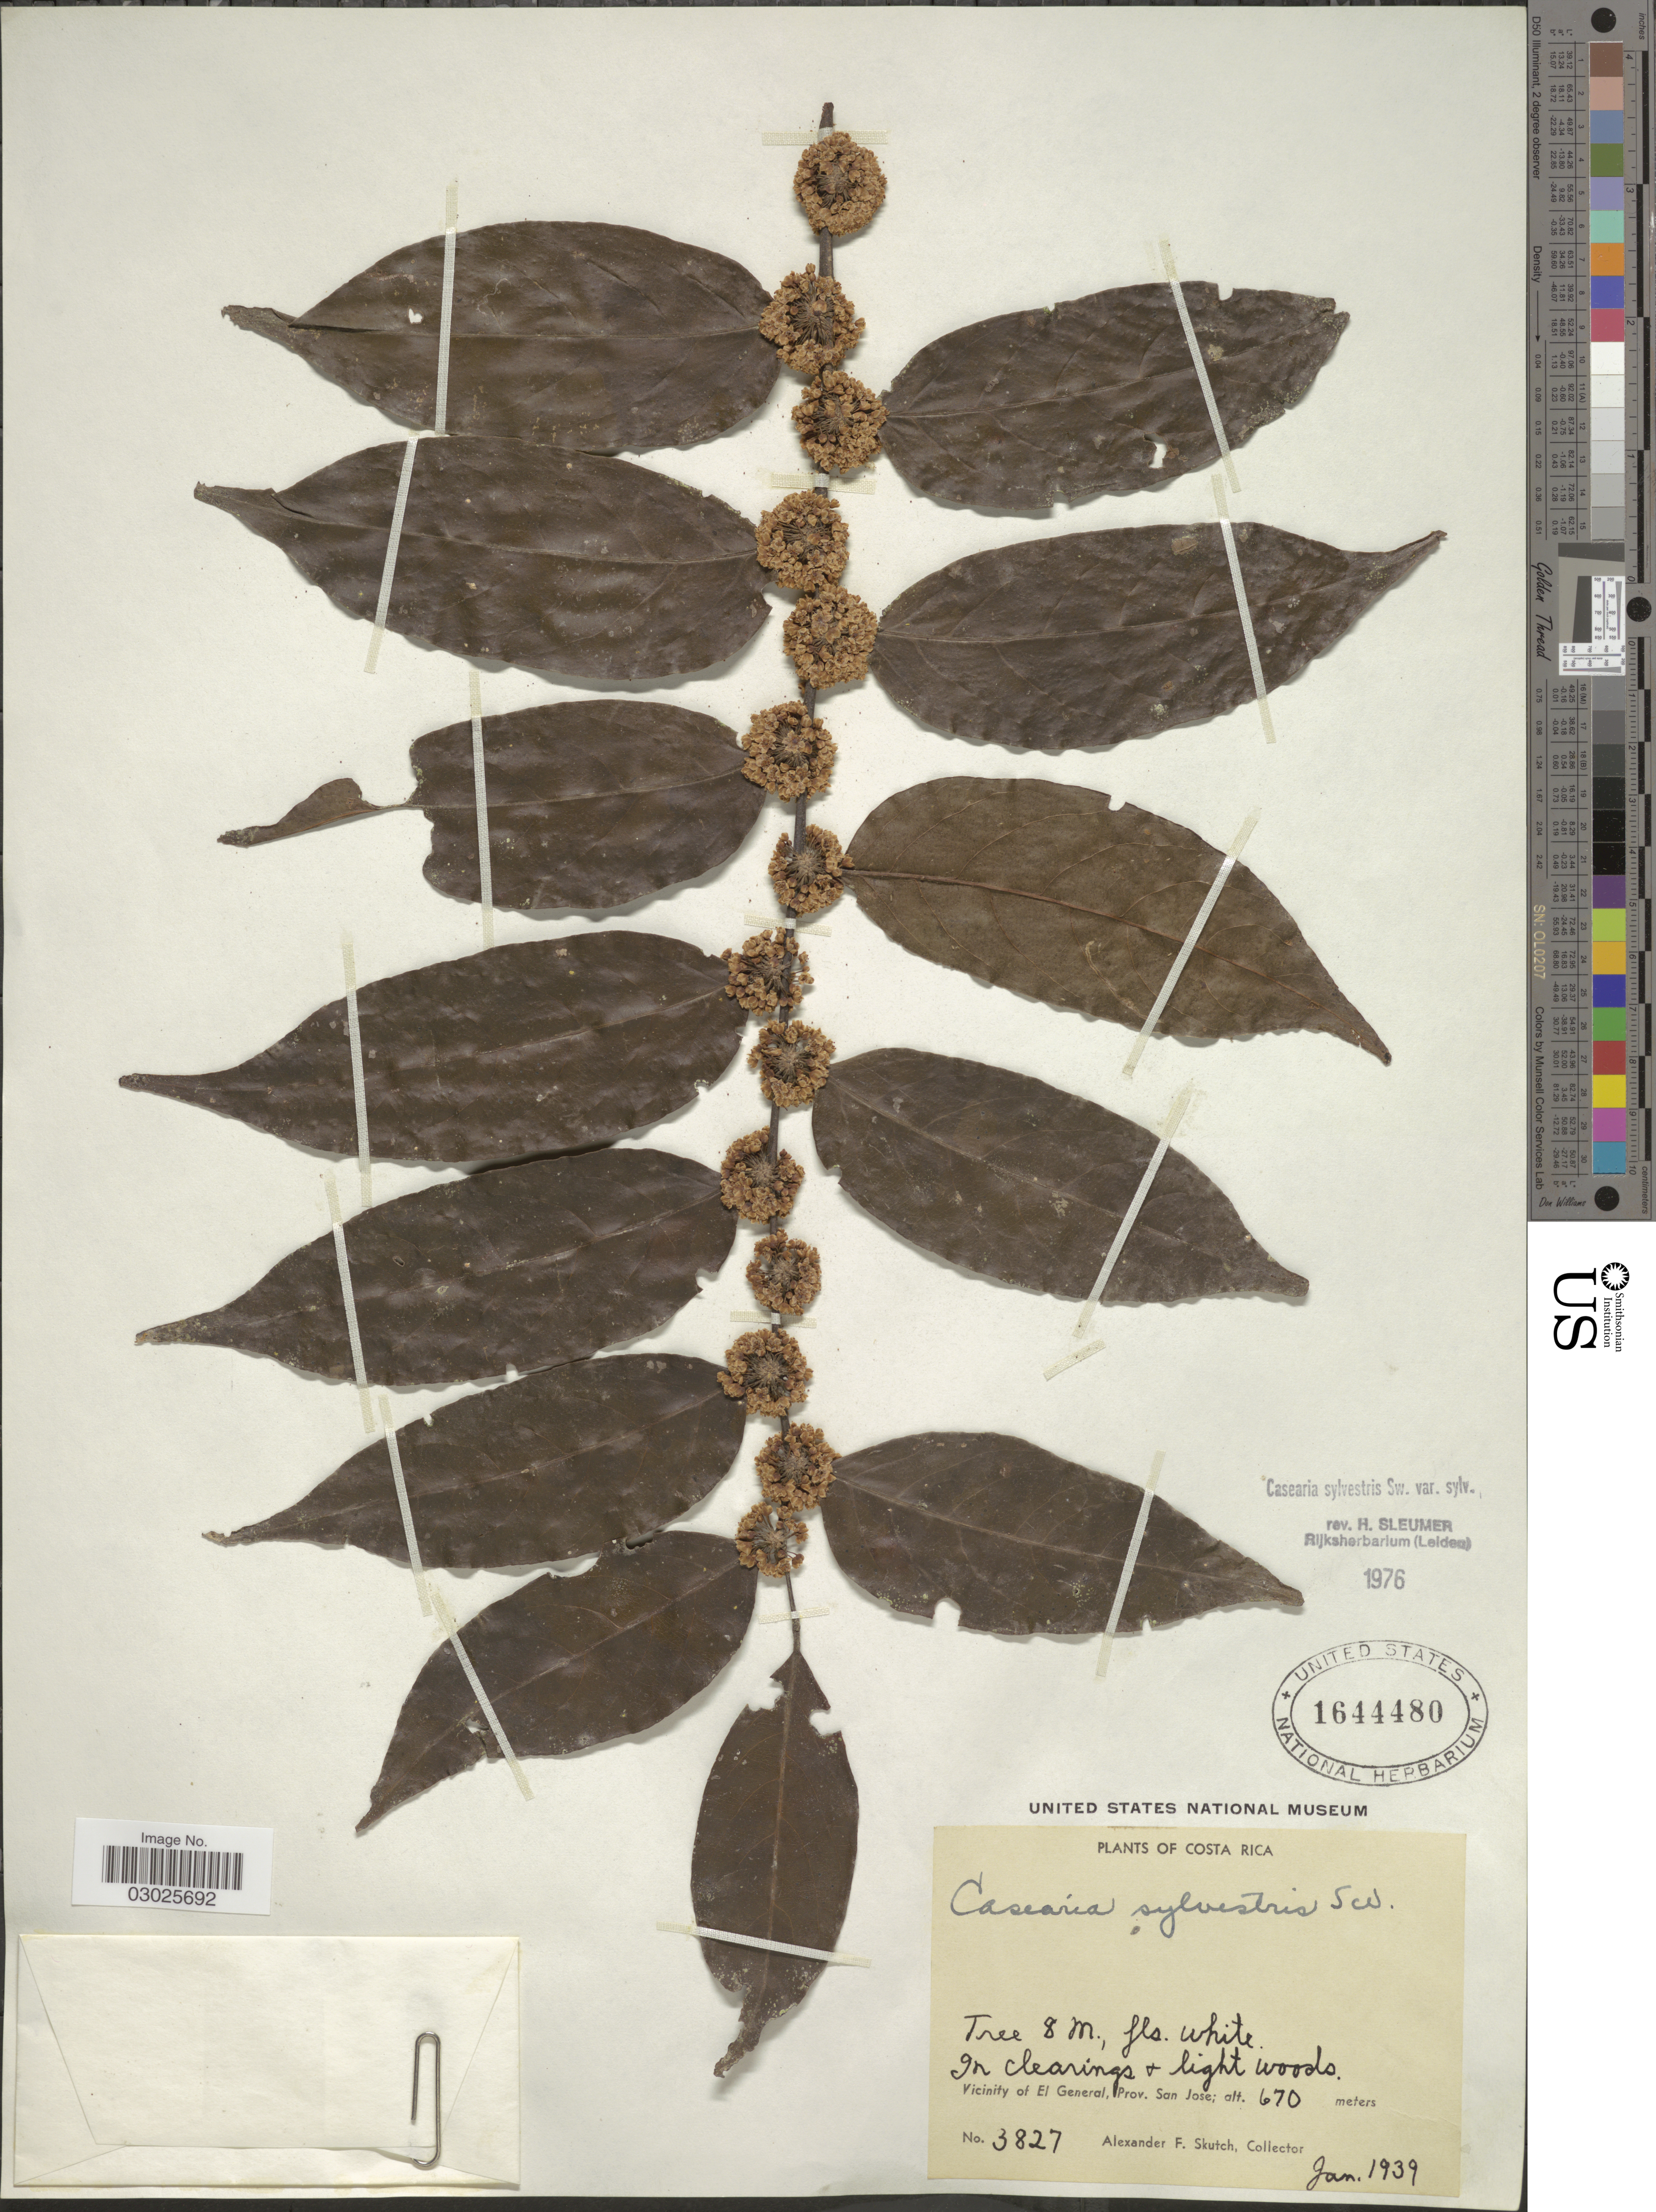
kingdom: Plantae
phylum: Tracheophyta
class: Magnoliopsida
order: Malpighiales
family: Salicaceae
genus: Casearia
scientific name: Casearia sylvestris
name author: Sw.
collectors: A. F. Skutch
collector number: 3827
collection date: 1939-01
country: Costa Rica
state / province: San José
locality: Vicinity of El General, Prov. San Jose.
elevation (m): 670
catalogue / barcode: US 1644480